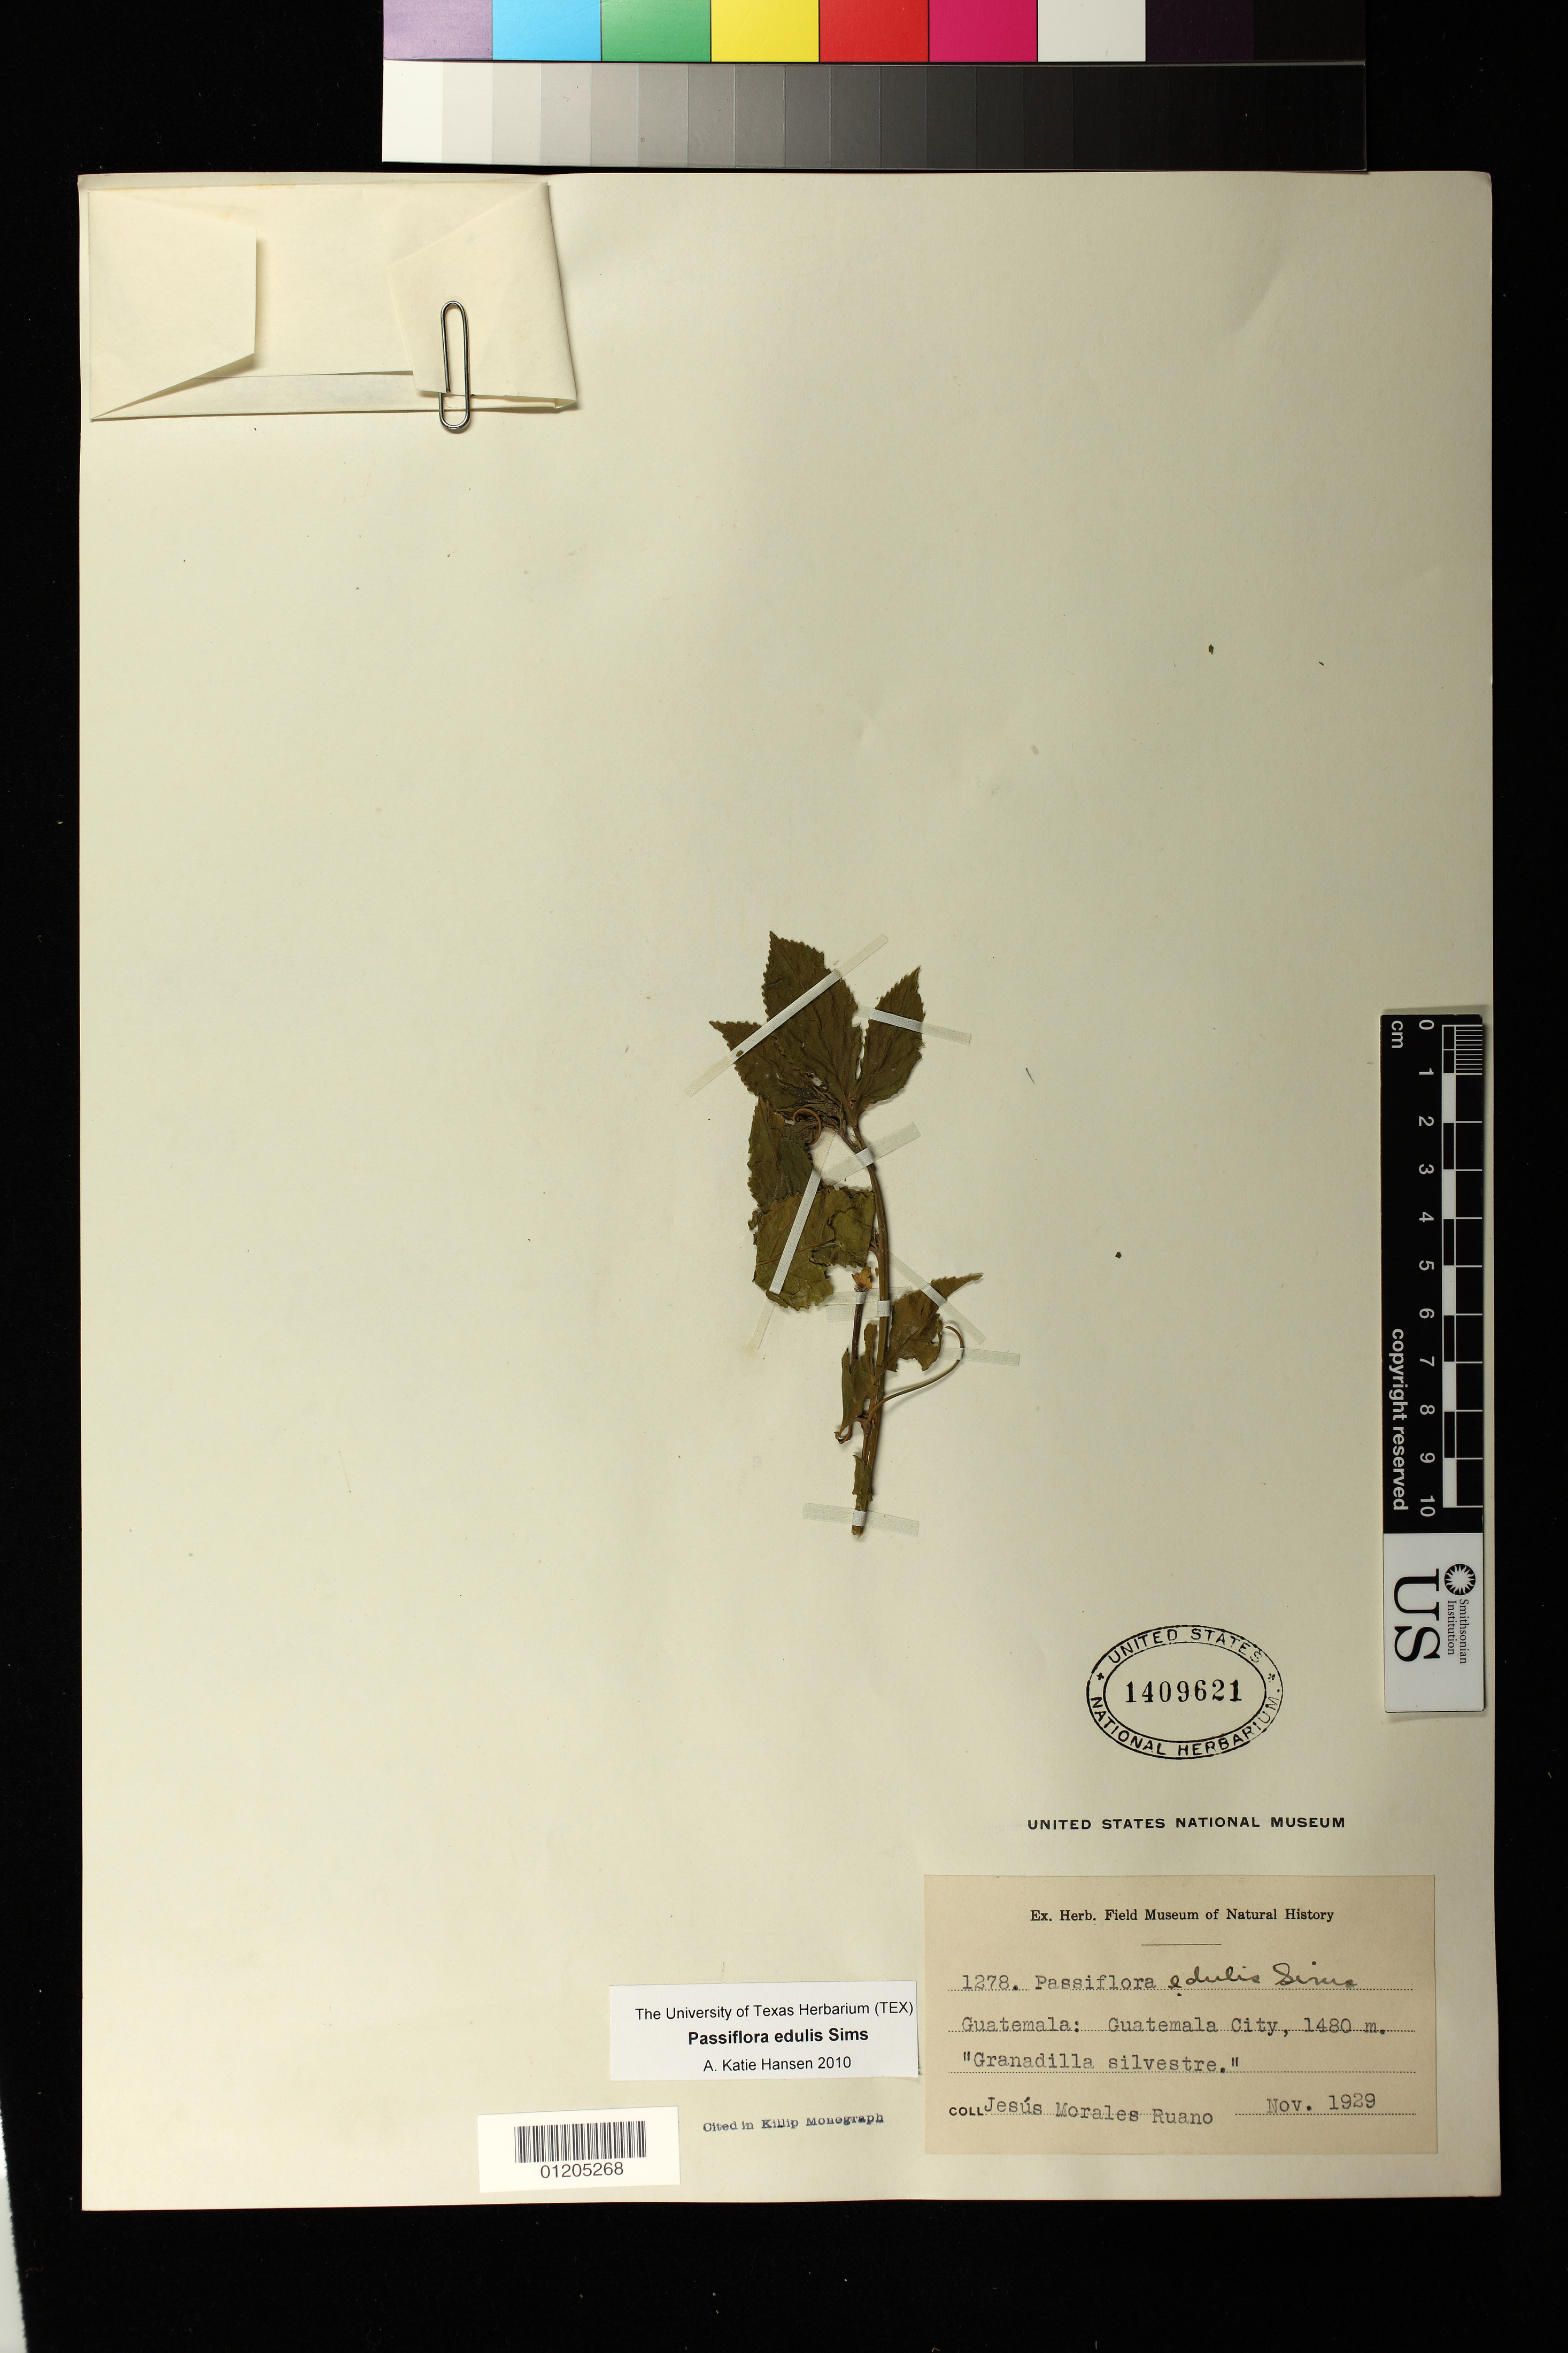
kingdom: Plantae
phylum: Tracheophyta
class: Magnoliopsida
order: Malpighiales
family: Passifloraceae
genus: Passiflora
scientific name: Passiflora edulis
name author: Sims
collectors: J. Ruano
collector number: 1278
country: Guatemala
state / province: Guatemala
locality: Guatemala City, "Granadilla silvestre".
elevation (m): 1480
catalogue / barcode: US 1409621